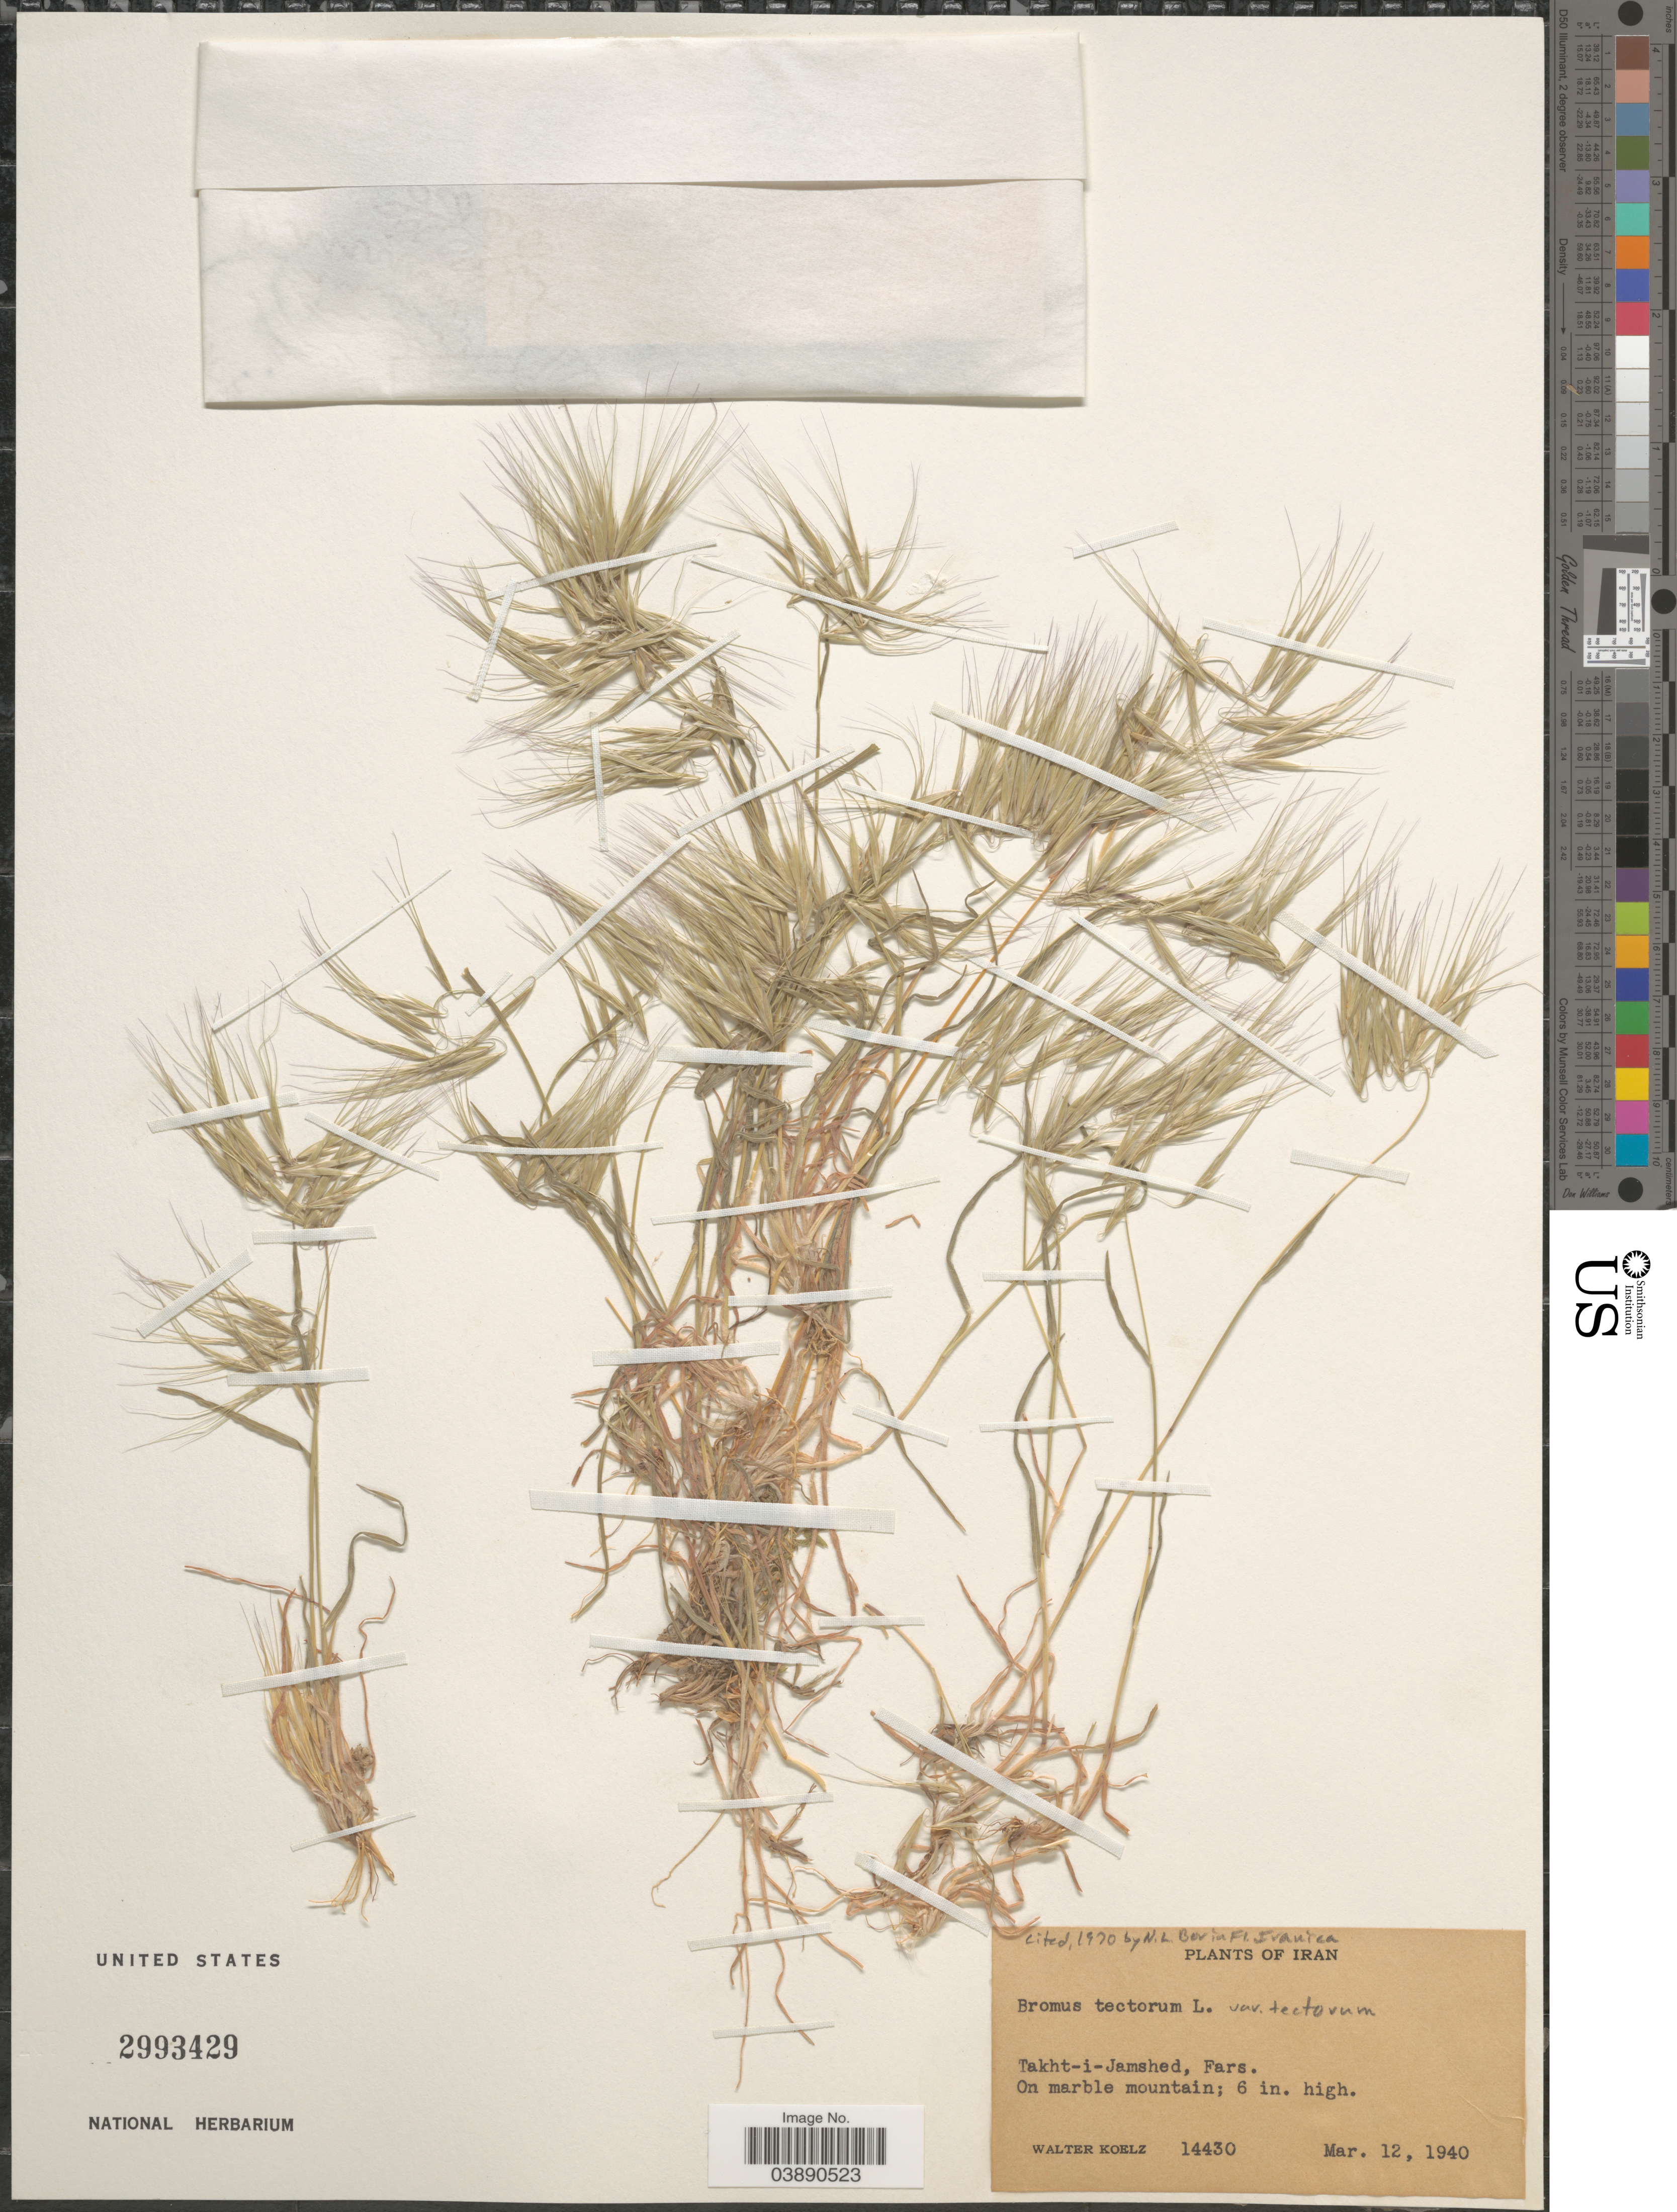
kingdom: Plantae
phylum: Tracheophyta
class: Liliopsida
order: Poales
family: Poaceae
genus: Bromus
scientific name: Bromus tectorum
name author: L.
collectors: W. N. Koelz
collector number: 14430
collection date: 1940-03-12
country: Iran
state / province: Fars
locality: Takht-i-Jamshed, Fars.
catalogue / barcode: US 2993429